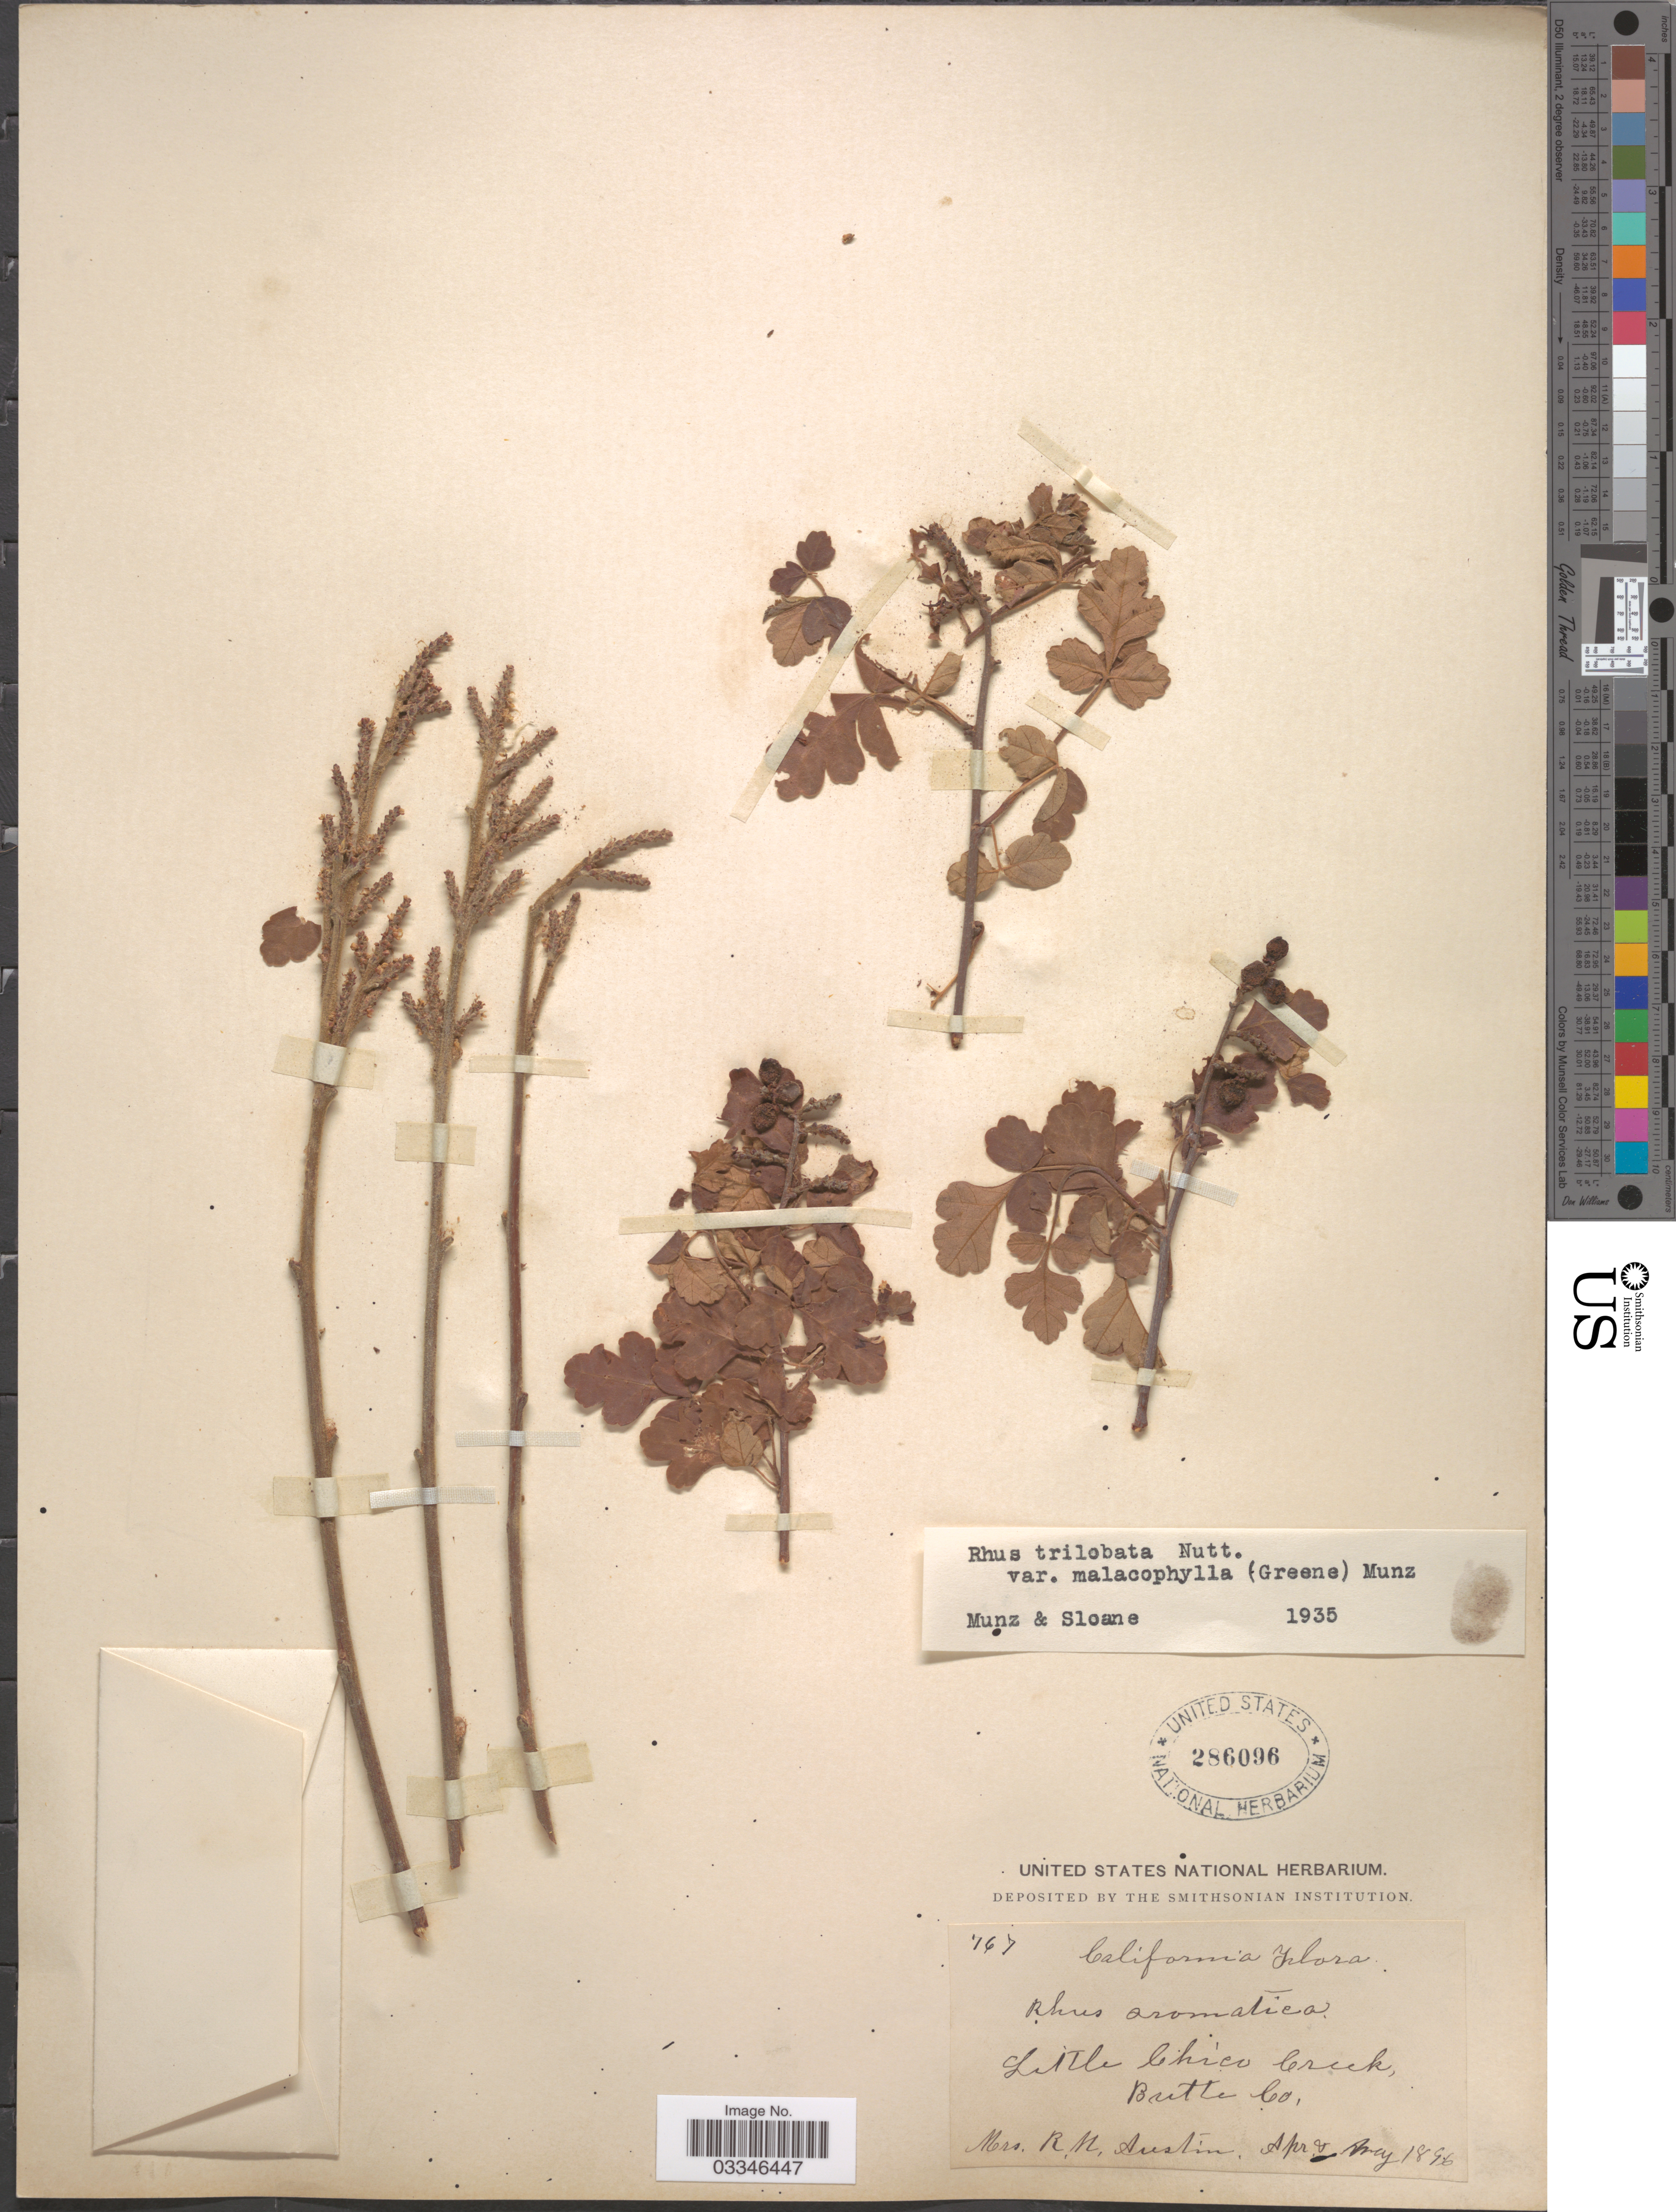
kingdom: Plantae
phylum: Tracheophyta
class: Magnoliopsida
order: Sapindales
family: Anacardiaceae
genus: Rhus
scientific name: Rhus trilobata var. malacophylla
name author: Nutt.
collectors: R. Austin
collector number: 767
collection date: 1896-04/1896-05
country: United States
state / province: California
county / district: Butte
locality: Little Chico Creek, Butte Co.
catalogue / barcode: US 286096